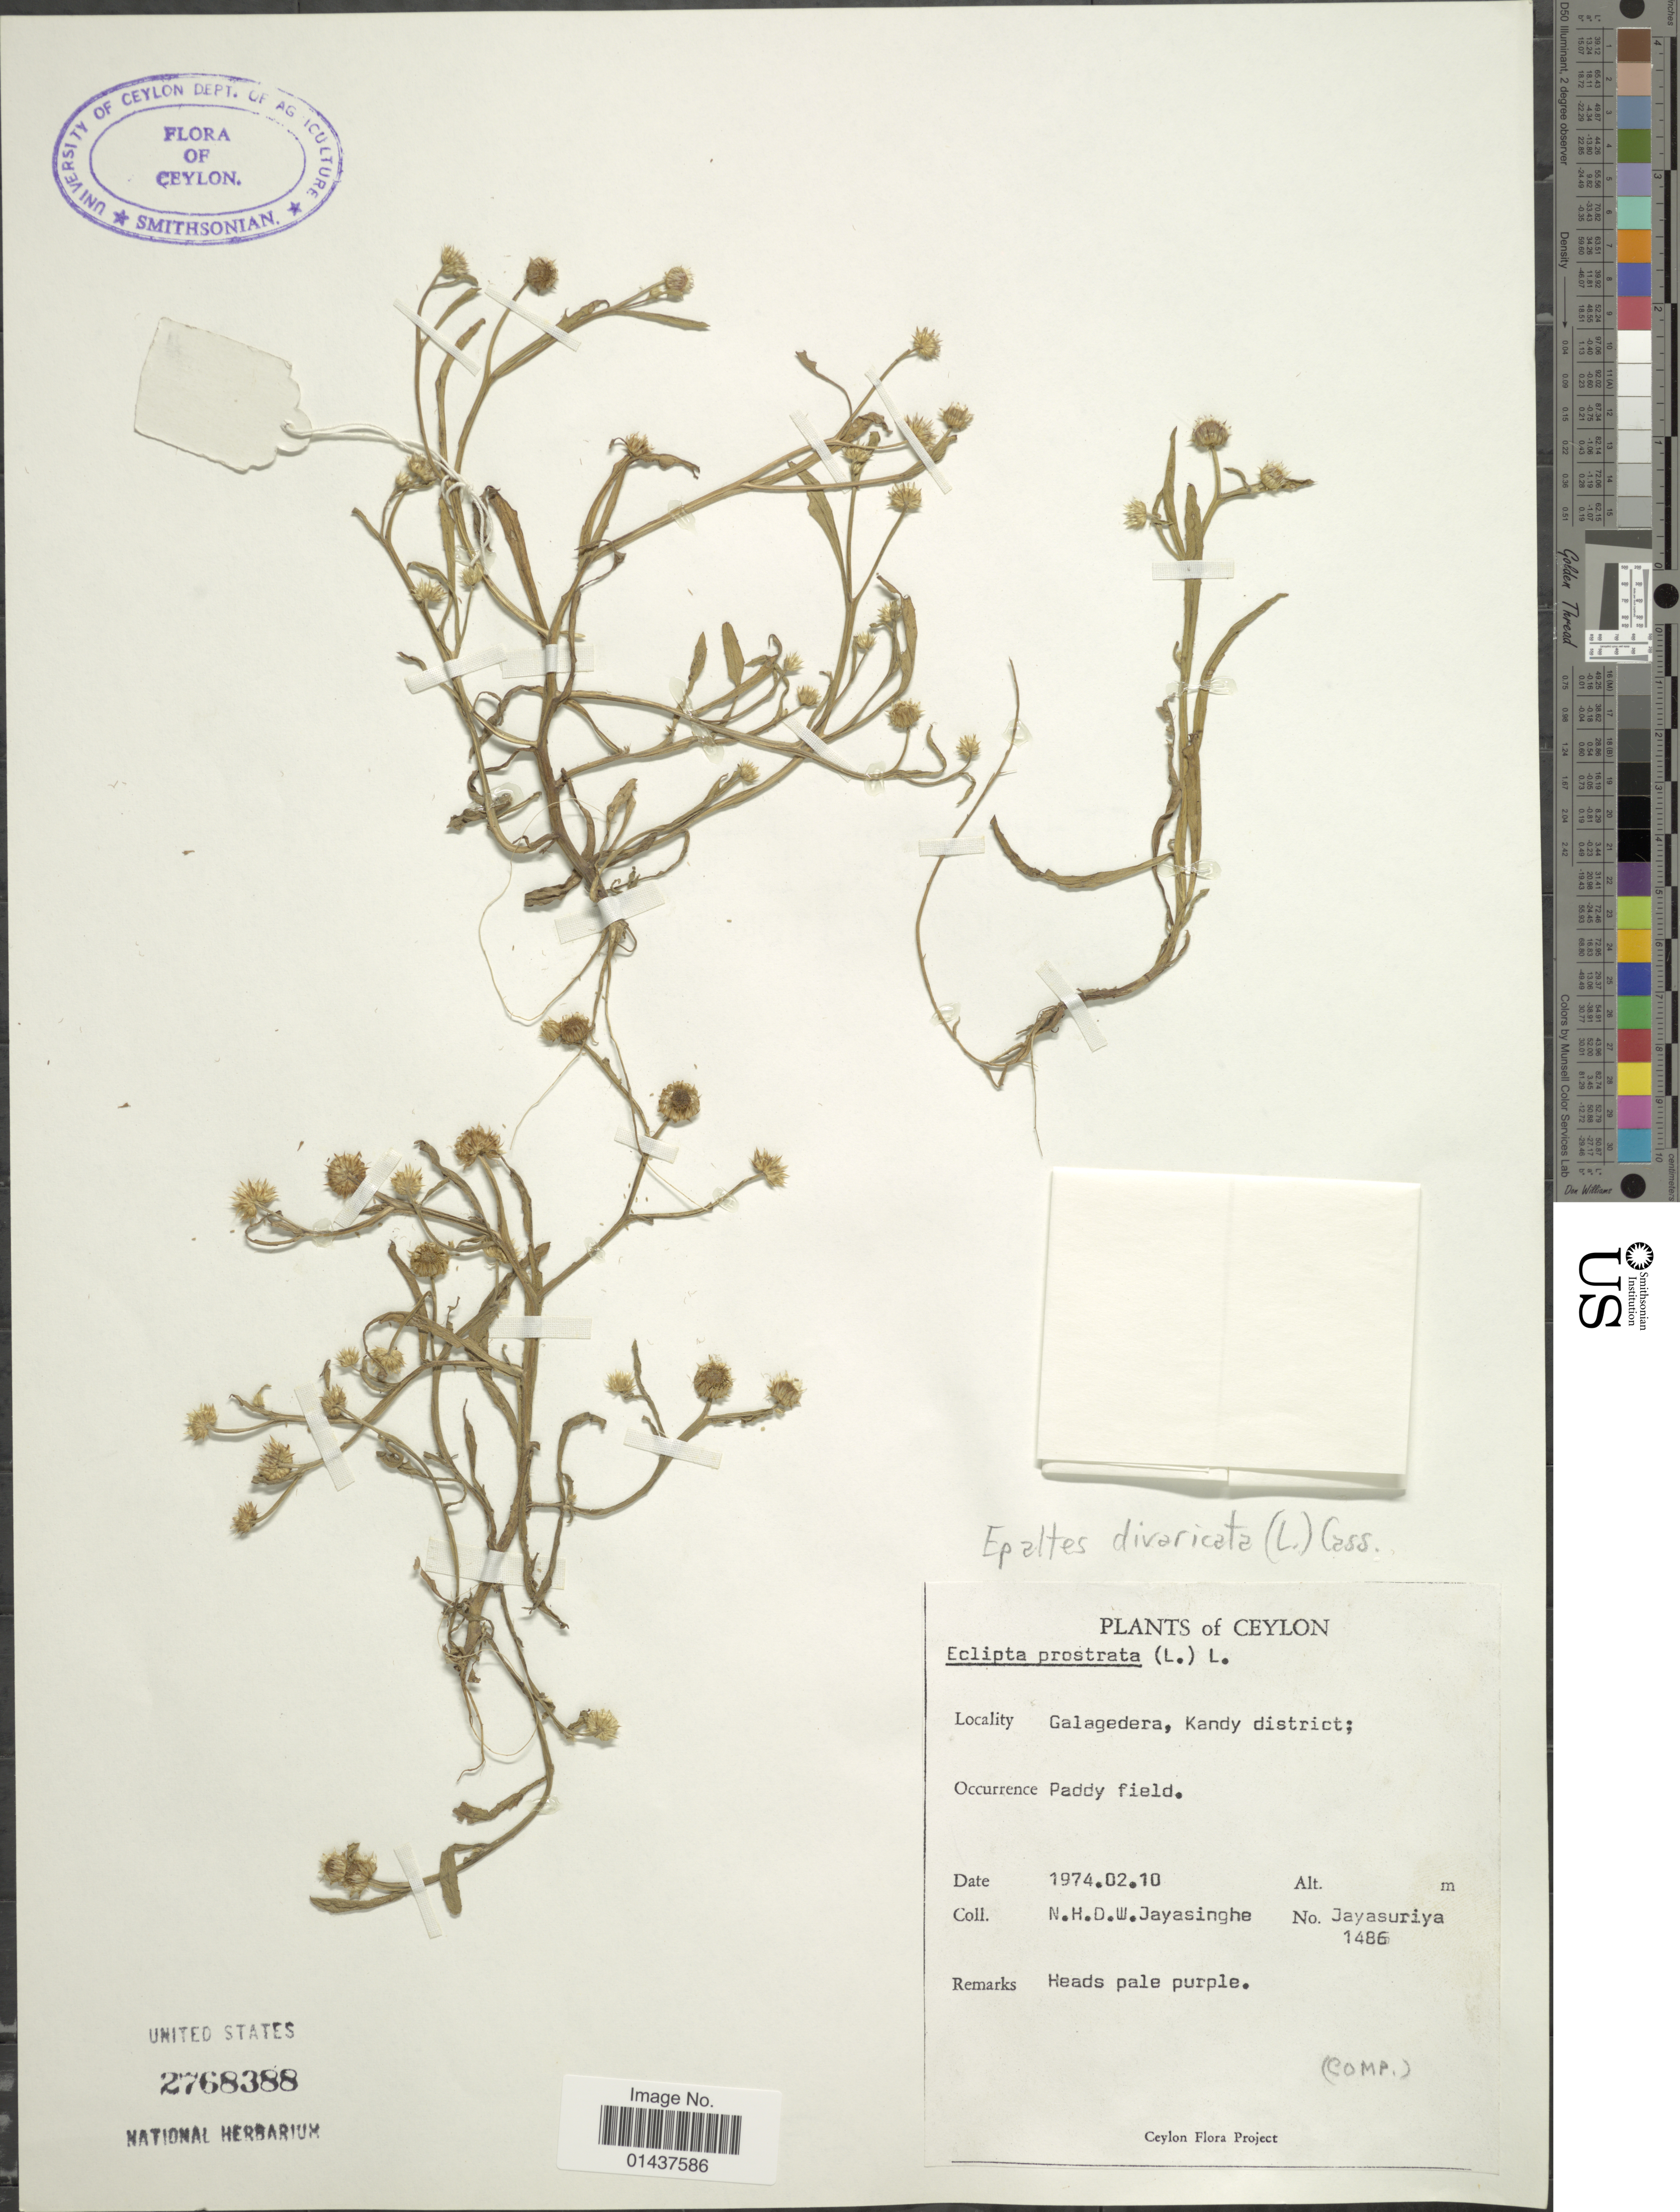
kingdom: Plantae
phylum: Tracheophyta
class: Magnoliopsida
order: Asterales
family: Asteraceae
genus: Epaltes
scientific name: Epaltes divaricata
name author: (L.) Cass.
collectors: N. Jayasinghe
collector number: Jayasuriya 1486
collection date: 1974-02-10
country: Sri Lanka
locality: Ceylon, Galagedera, Kandy district, Paddy field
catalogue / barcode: US 2768388